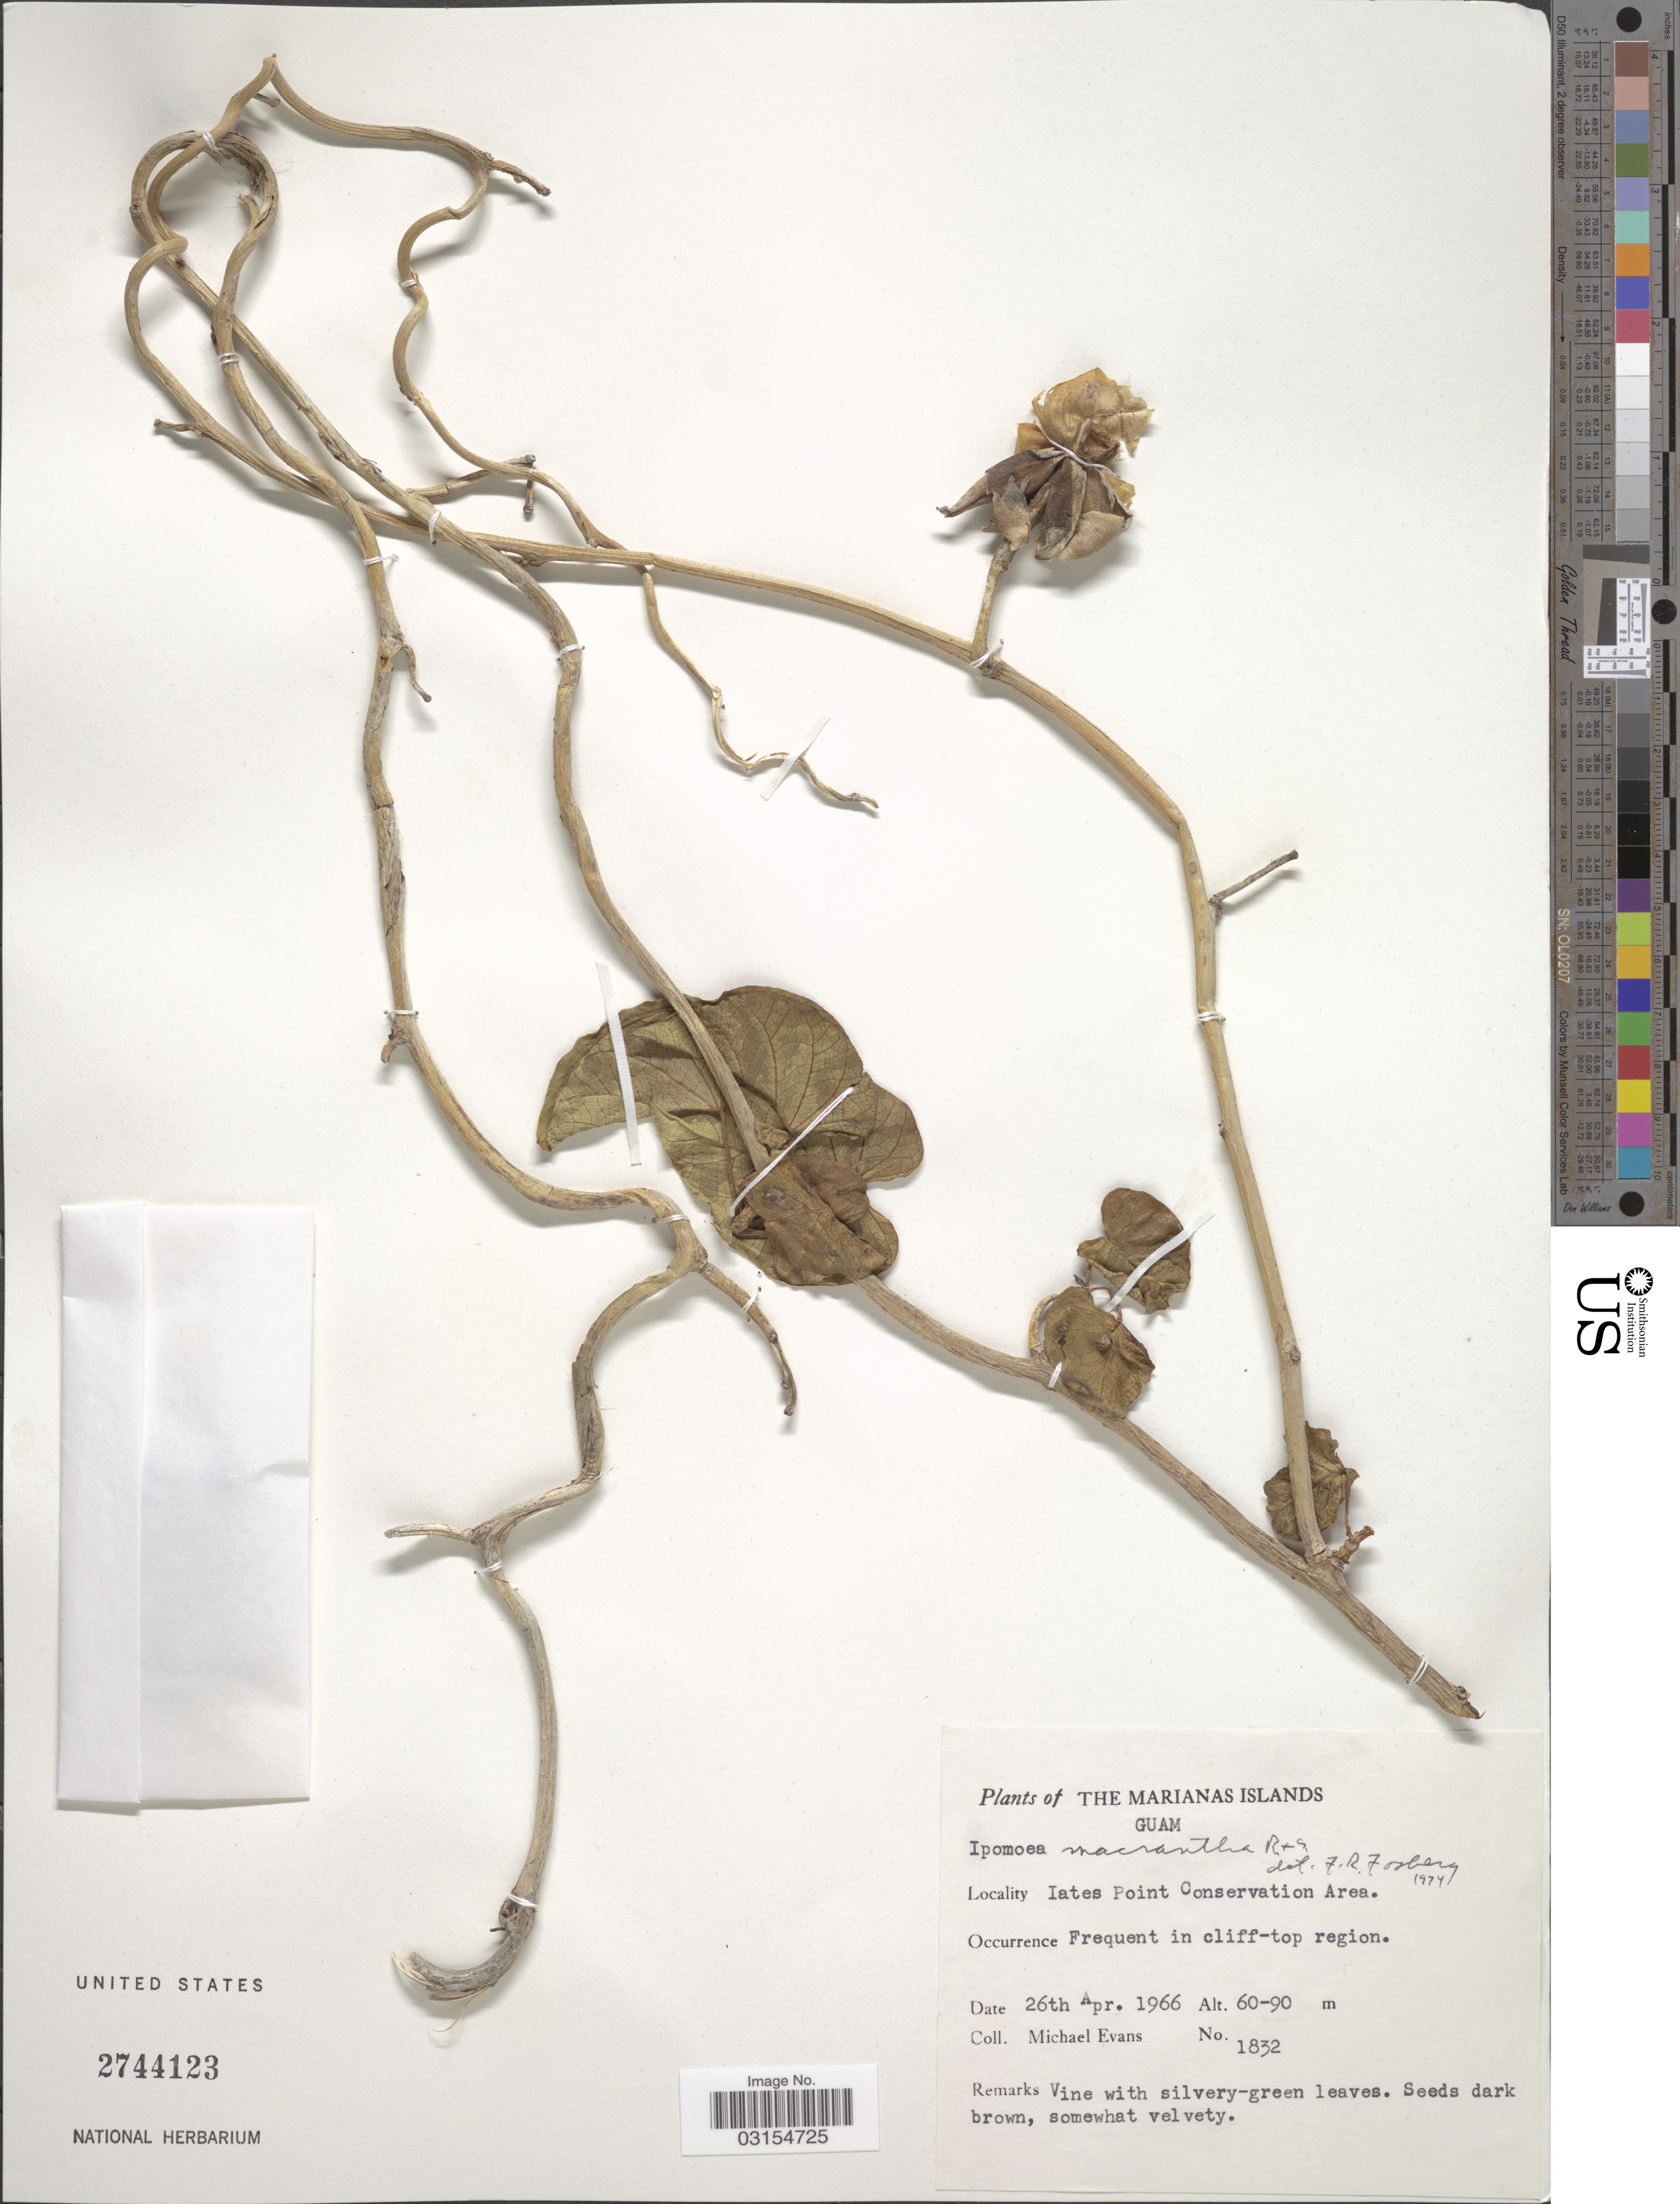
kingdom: Plantae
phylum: Tracheophyta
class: Magnoliopsida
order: Solanales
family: Convolvulaceae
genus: Ipomoea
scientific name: Ipomoea violacea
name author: L.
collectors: M. Evans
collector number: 1832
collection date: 1966-04-26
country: Guam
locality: The Marianas Islands, Iates Point Conservation Area.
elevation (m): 60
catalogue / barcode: US 2744123